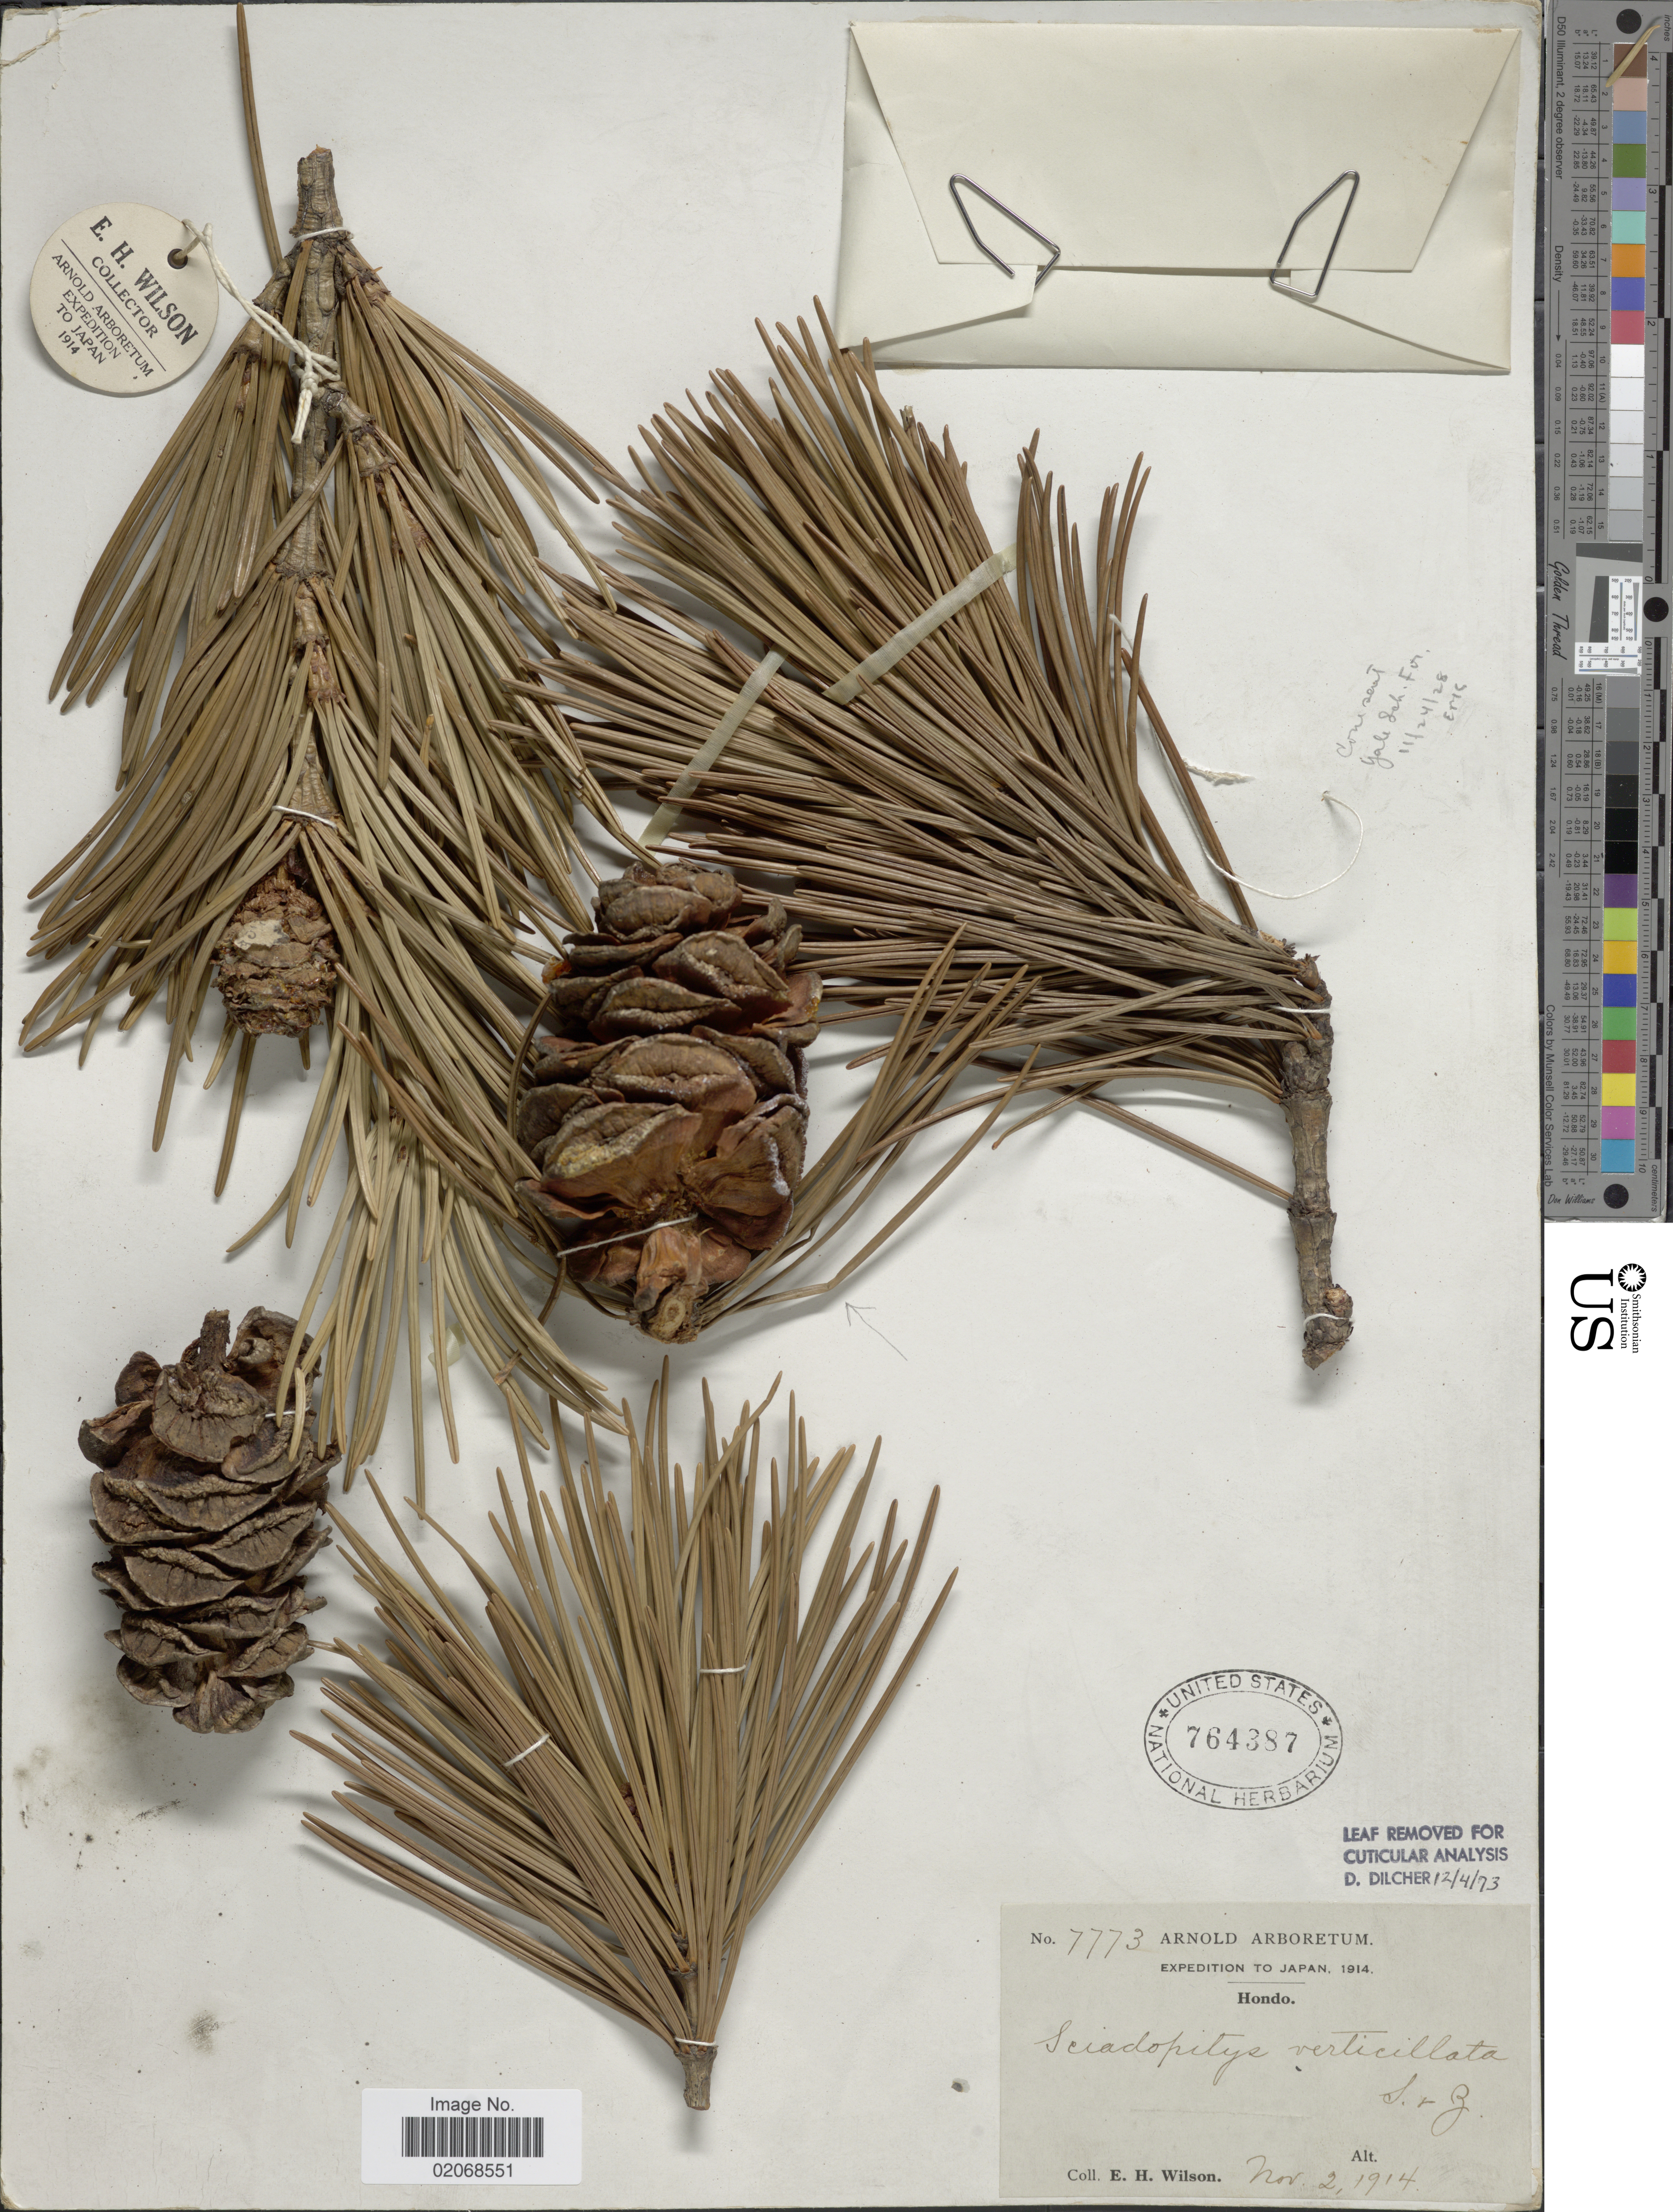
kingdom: Plantae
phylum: Tracheophyta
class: Pinopsida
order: Pinales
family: Sciadopityaceae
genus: Sciadopitys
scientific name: Sciadopitys verticillata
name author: Siebold & Zucc.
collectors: E. Wilson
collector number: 7773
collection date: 1914-11-02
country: Japan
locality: Hondo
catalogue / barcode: US 764387